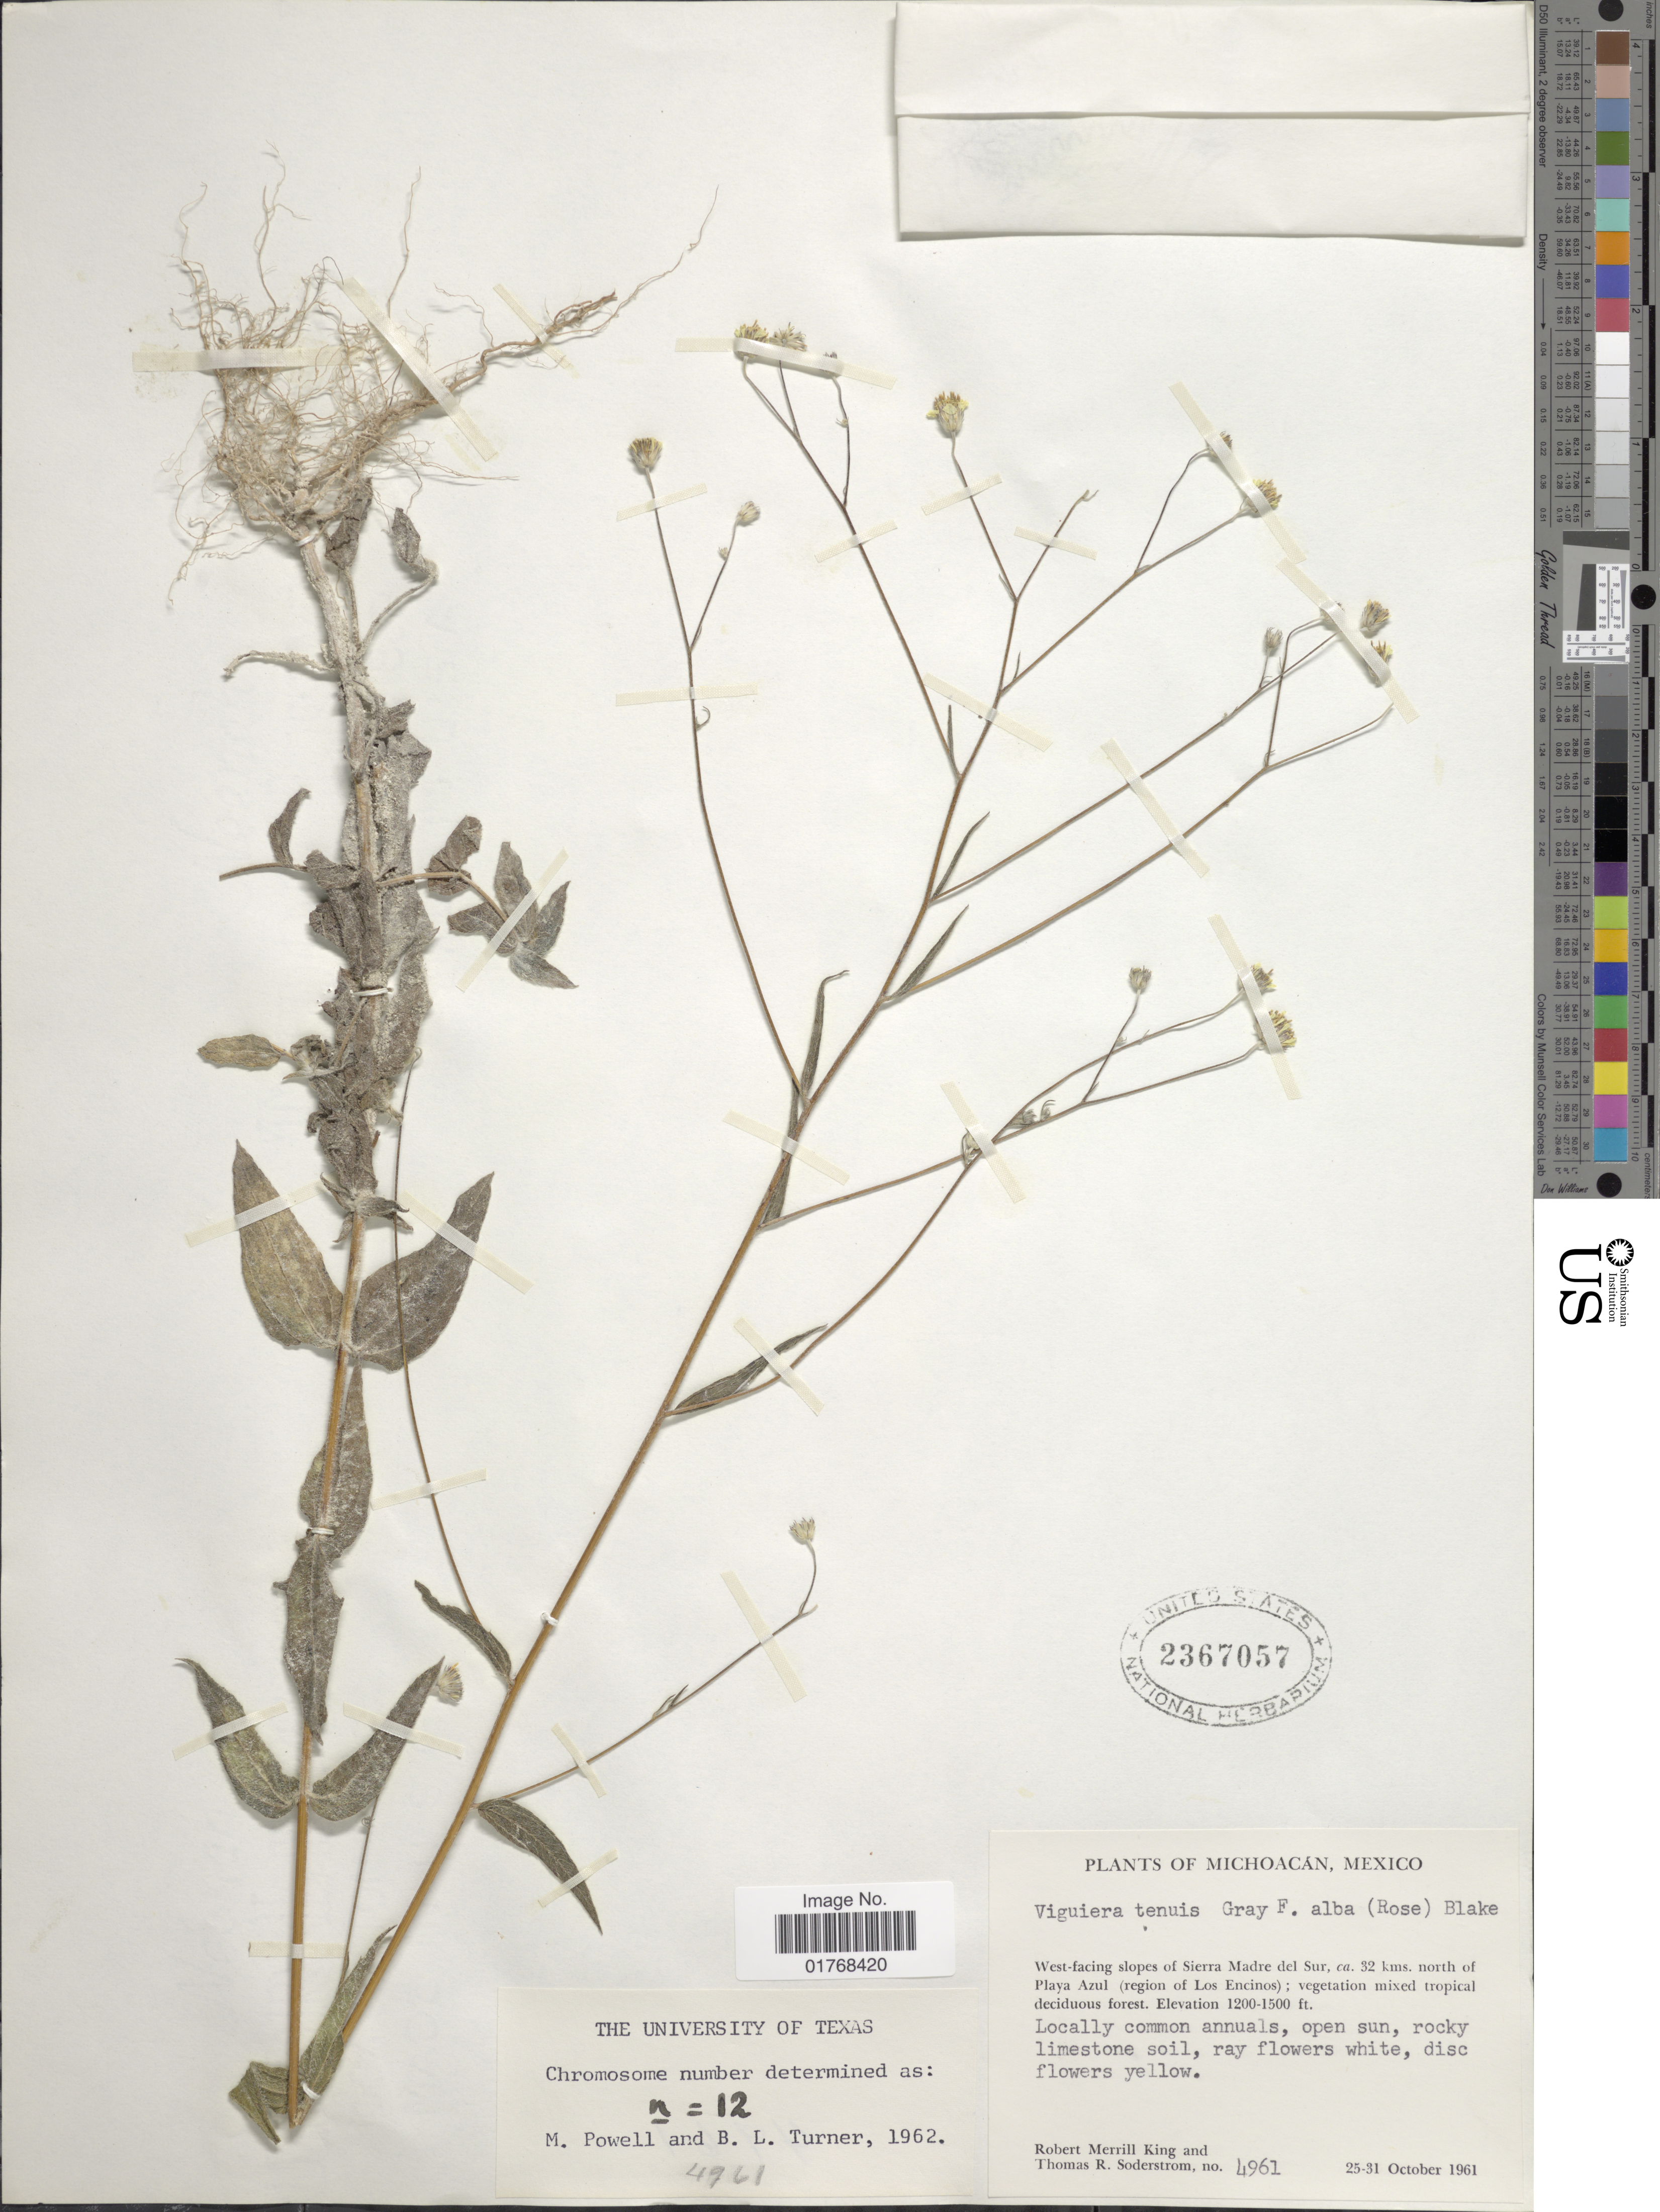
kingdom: Plantae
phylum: Tracheophyta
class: Magnoliopsida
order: Asterales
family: Asteraceae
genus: Viguiera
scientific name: Viguiera tenuis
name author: A. Gray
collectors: R. M. King & T. R. Soderstrom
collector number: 4961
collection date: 1961-10-25/1961-10-31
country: Mexico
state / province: Michoacán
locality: Michoacán. Mexico. West-facing slopes of Sierra Madre del Sur, ca. 32 kms. north of Playa Azul (region of Los Encinos)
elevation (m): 366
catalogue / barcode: US 2367057